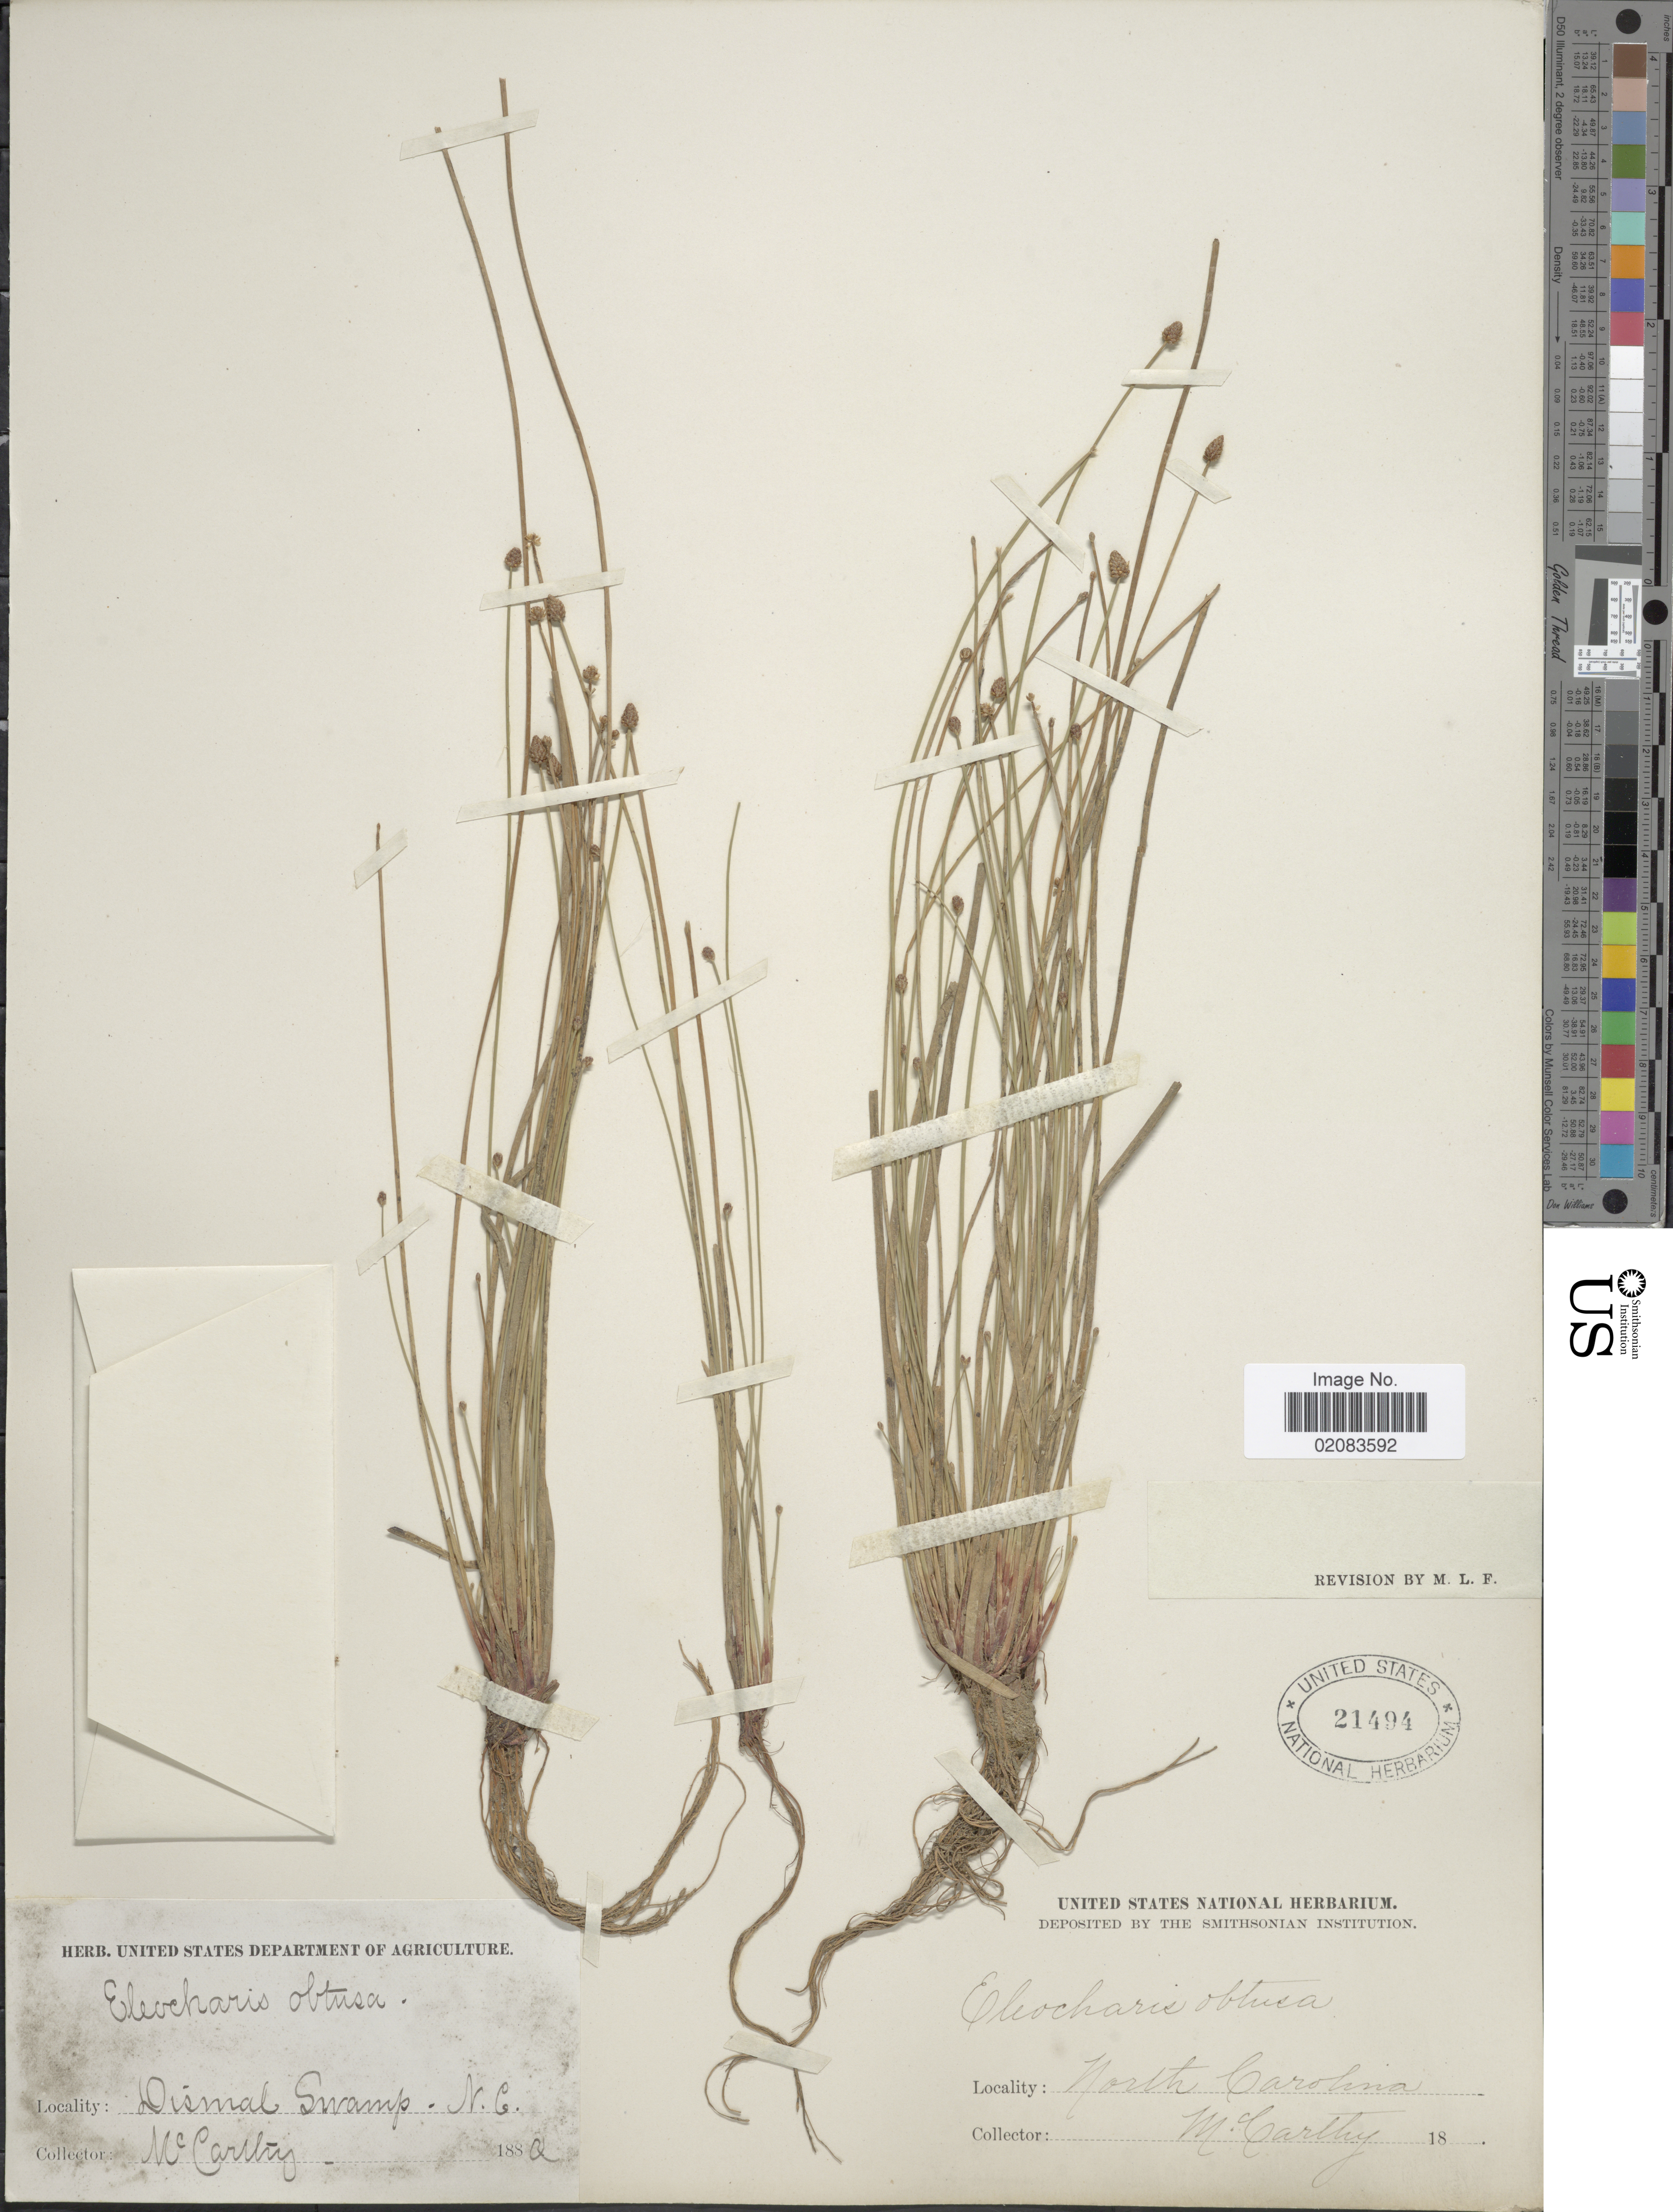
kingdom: Plantae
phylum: Tracheophyta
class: Liliopsida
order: Poales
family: Cyperaceae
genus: Eleocharis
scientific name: Eleocharis obtusa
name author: (Willd.) Schult.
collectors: -- McCarthy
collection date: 1880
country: United States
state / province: North Carolina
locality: Dismal Swamp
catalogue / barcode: US 21494